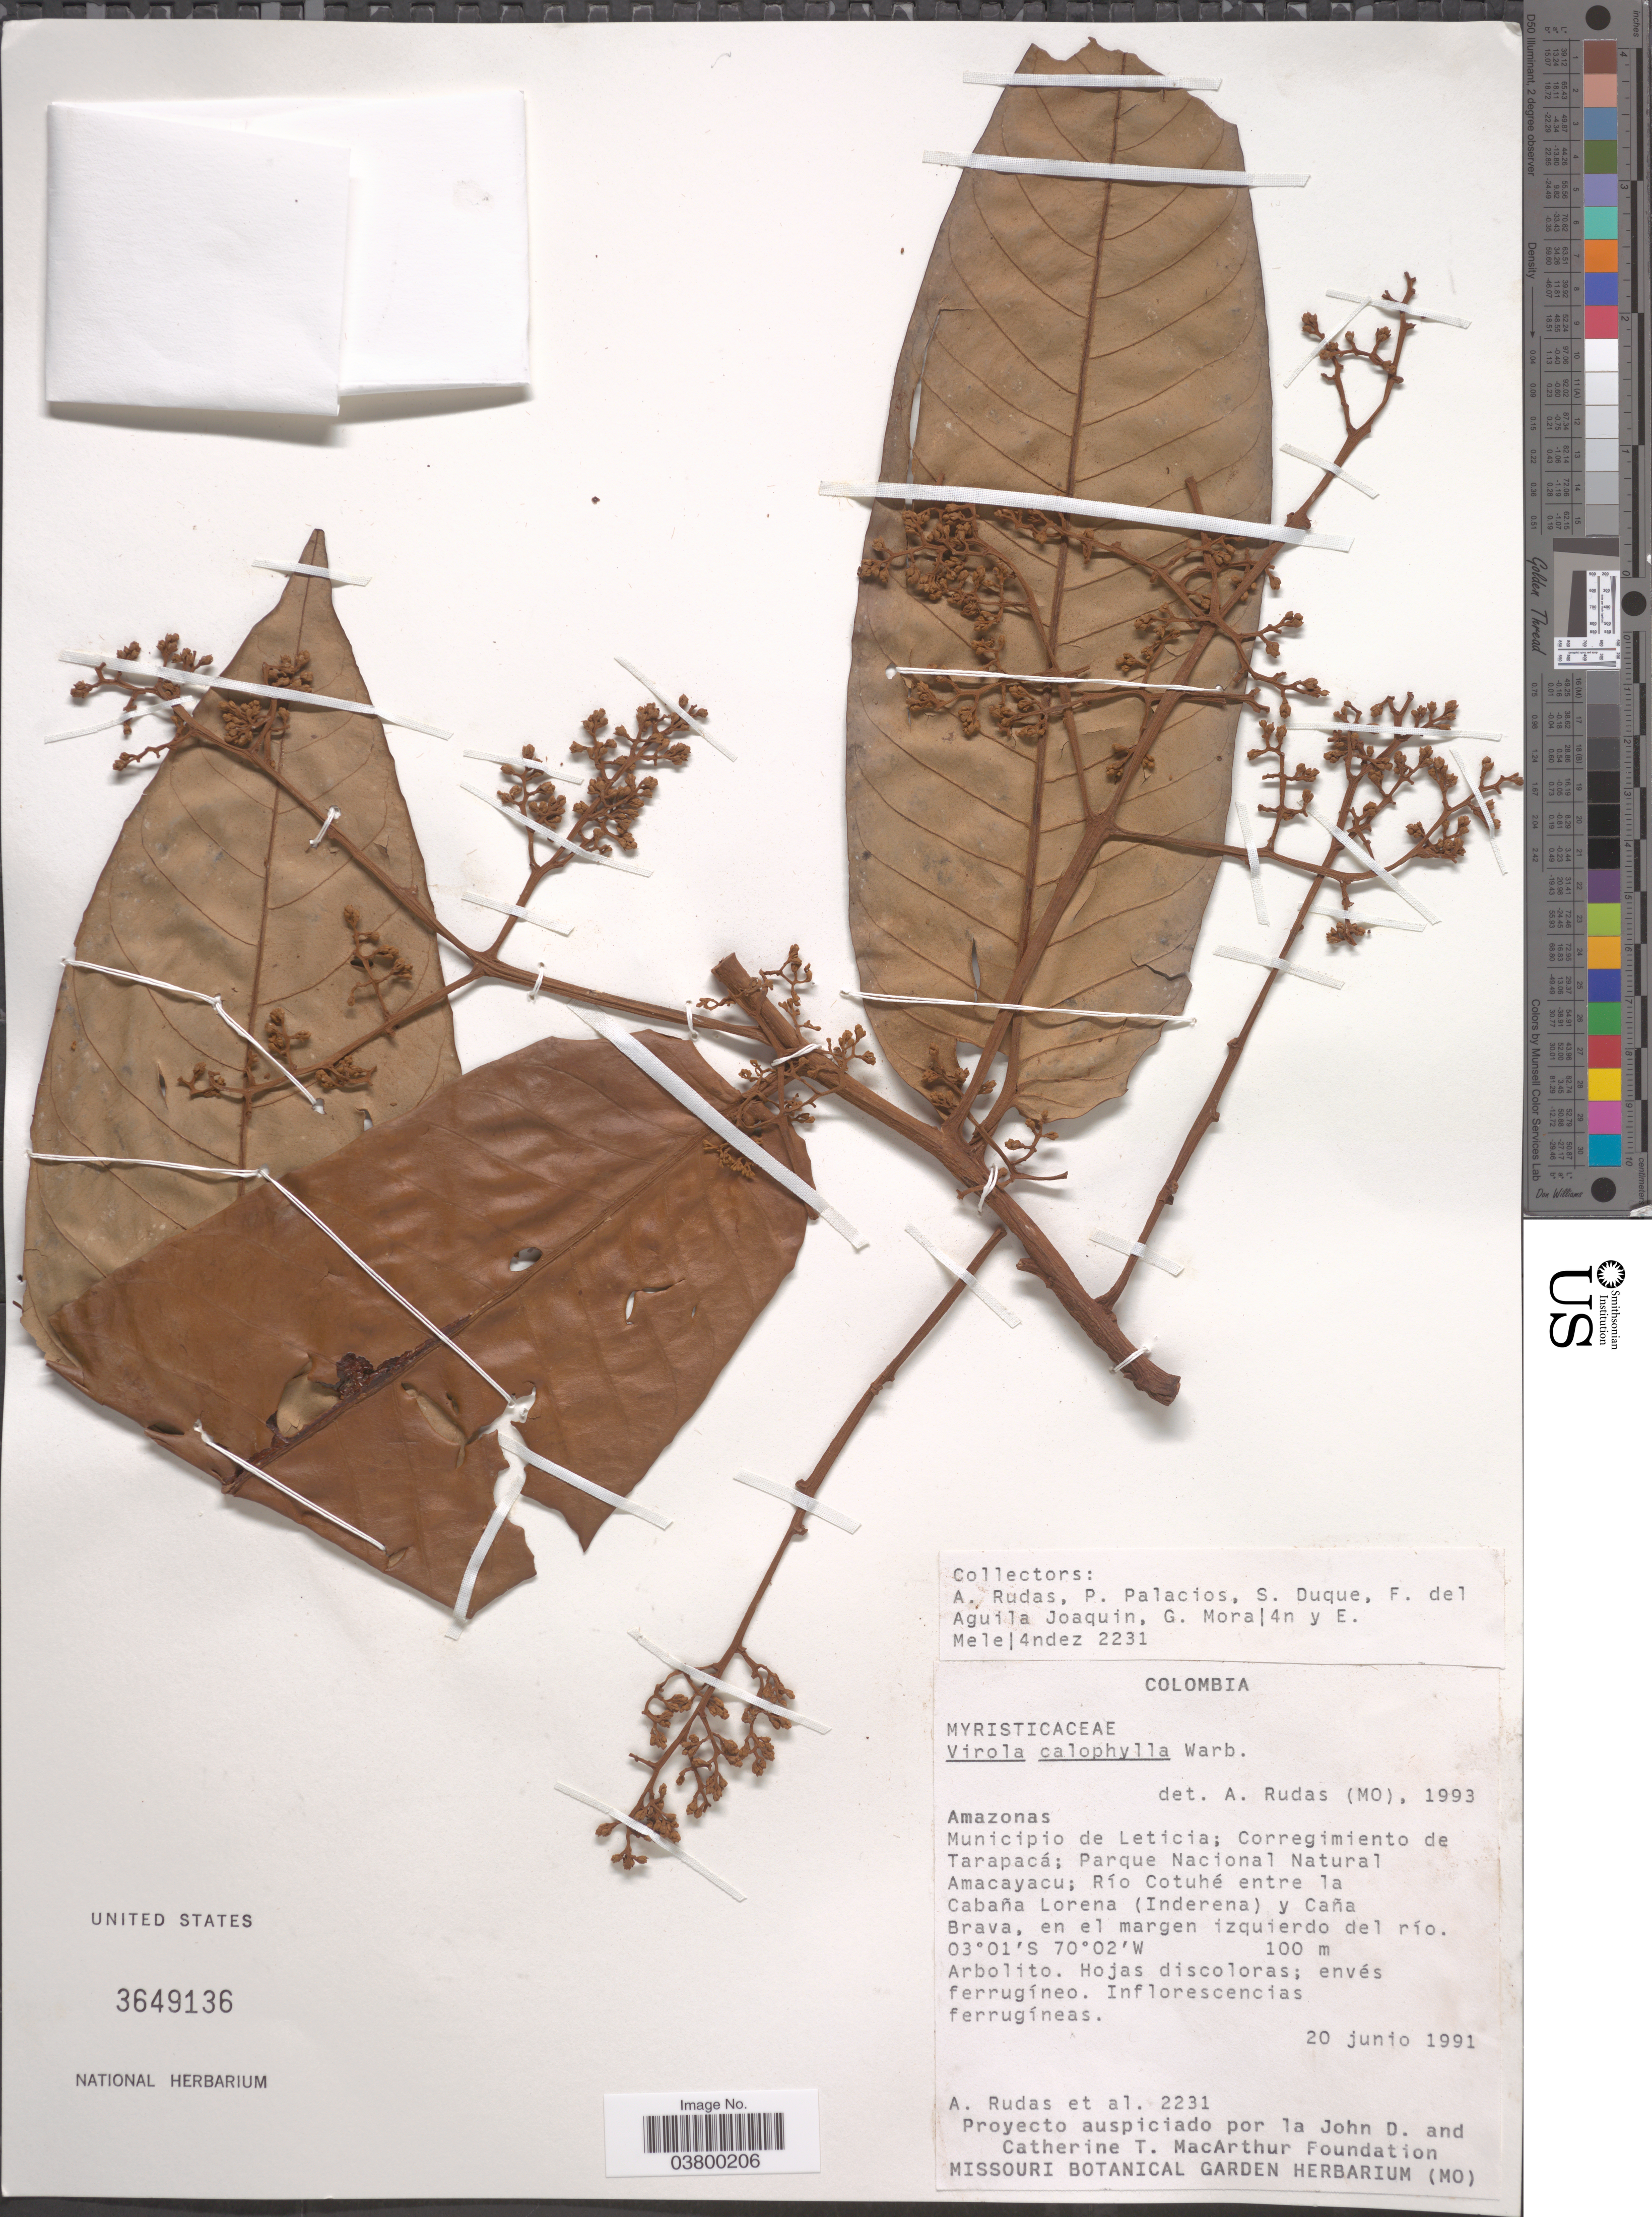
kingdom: Plantae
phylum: Tracheophyta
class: Magnoliopsida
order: Magnoliales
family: Myristicaceae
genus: Virola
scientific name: Virola calophylla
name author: (Spruce) Warb.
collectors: A. Rudas, P. Palacios, S. Duque, F. Aguila Joaquin & et al.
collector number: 2231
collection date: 1991-06-20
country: Colombia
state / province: Amazônas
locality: Municipio de Leticia; Corregimiento de Tarapacá; Parque Nacional Natural Amacayacu; Río Cotuhé entre la Cabaña Lorena (Inderena) y Caña Brava, en el margen izquierdo del río.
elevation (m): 100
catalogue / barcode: US 3649136